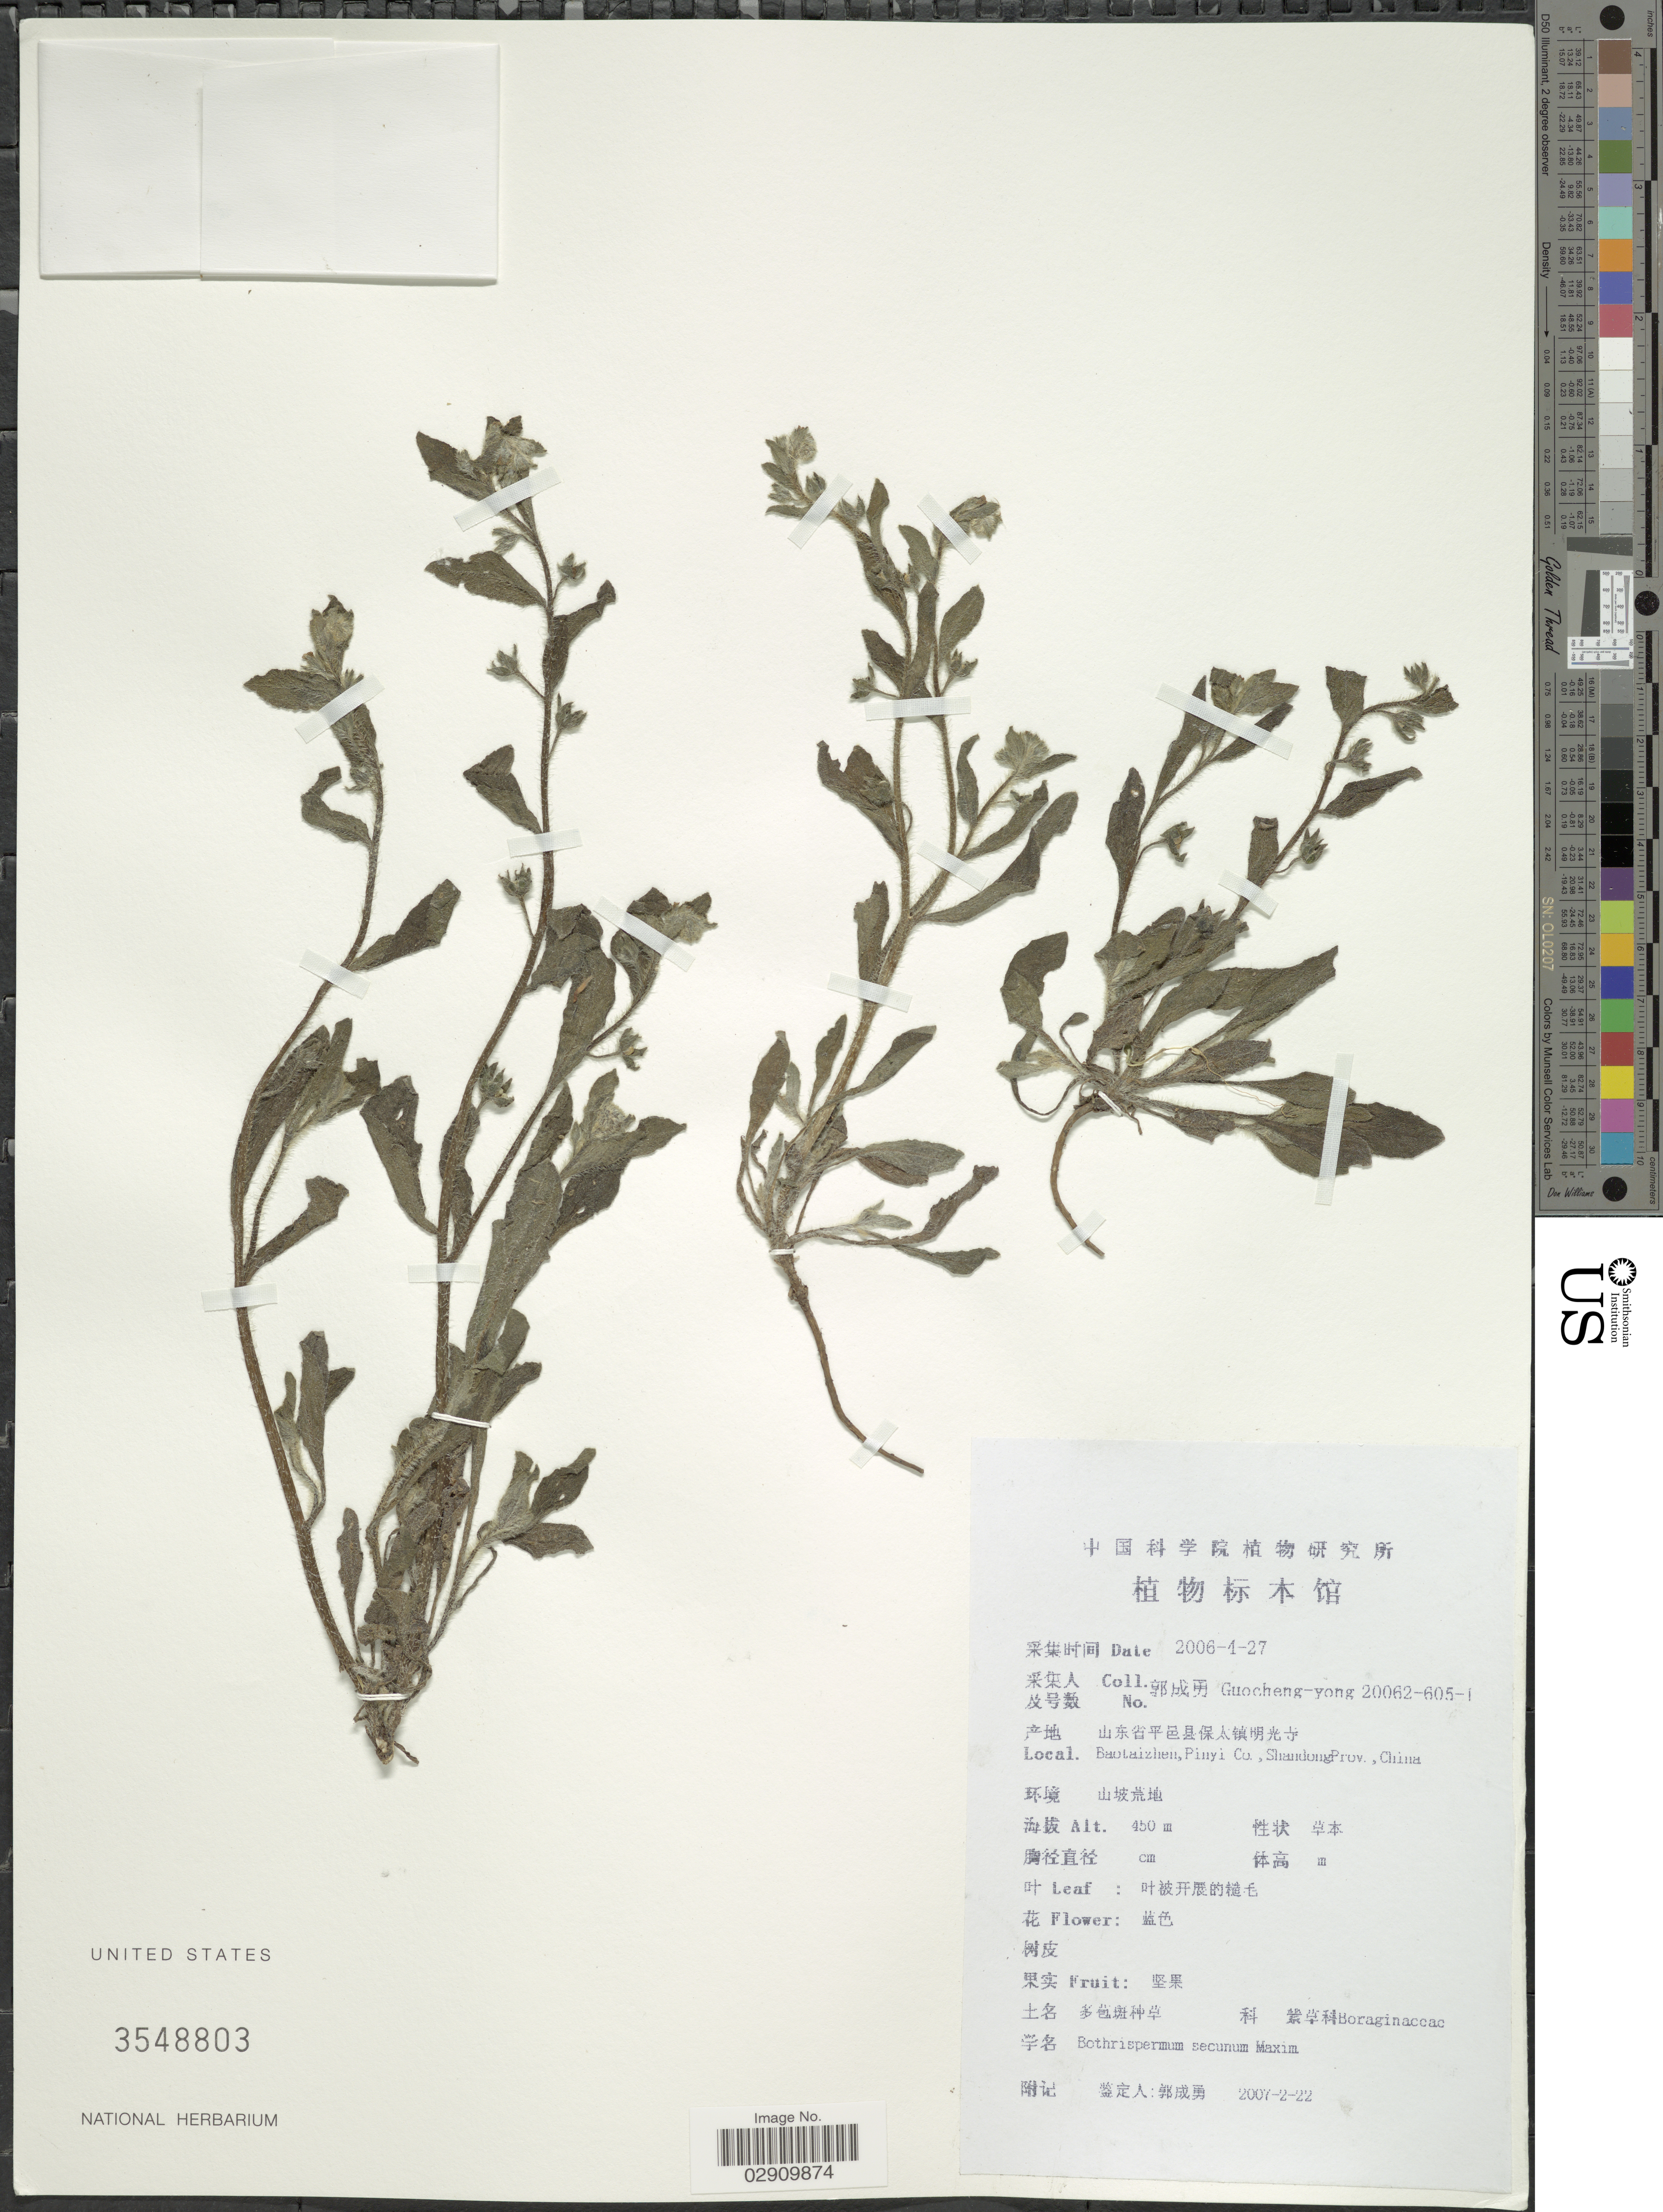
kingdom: Plantae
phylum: Tracheophyta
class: Magnoliopsida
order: Boraginales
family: Boraginaceae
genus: Bothriospermum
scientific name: Bothriospermum secundum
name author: Maxim.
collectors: Guo cheng-yong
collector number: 20062-605-1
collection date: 2007-02-22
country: China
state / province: Shandong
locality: X, Baotaizhen, Pinyi Co.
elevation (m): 450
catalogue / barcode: US 3548803